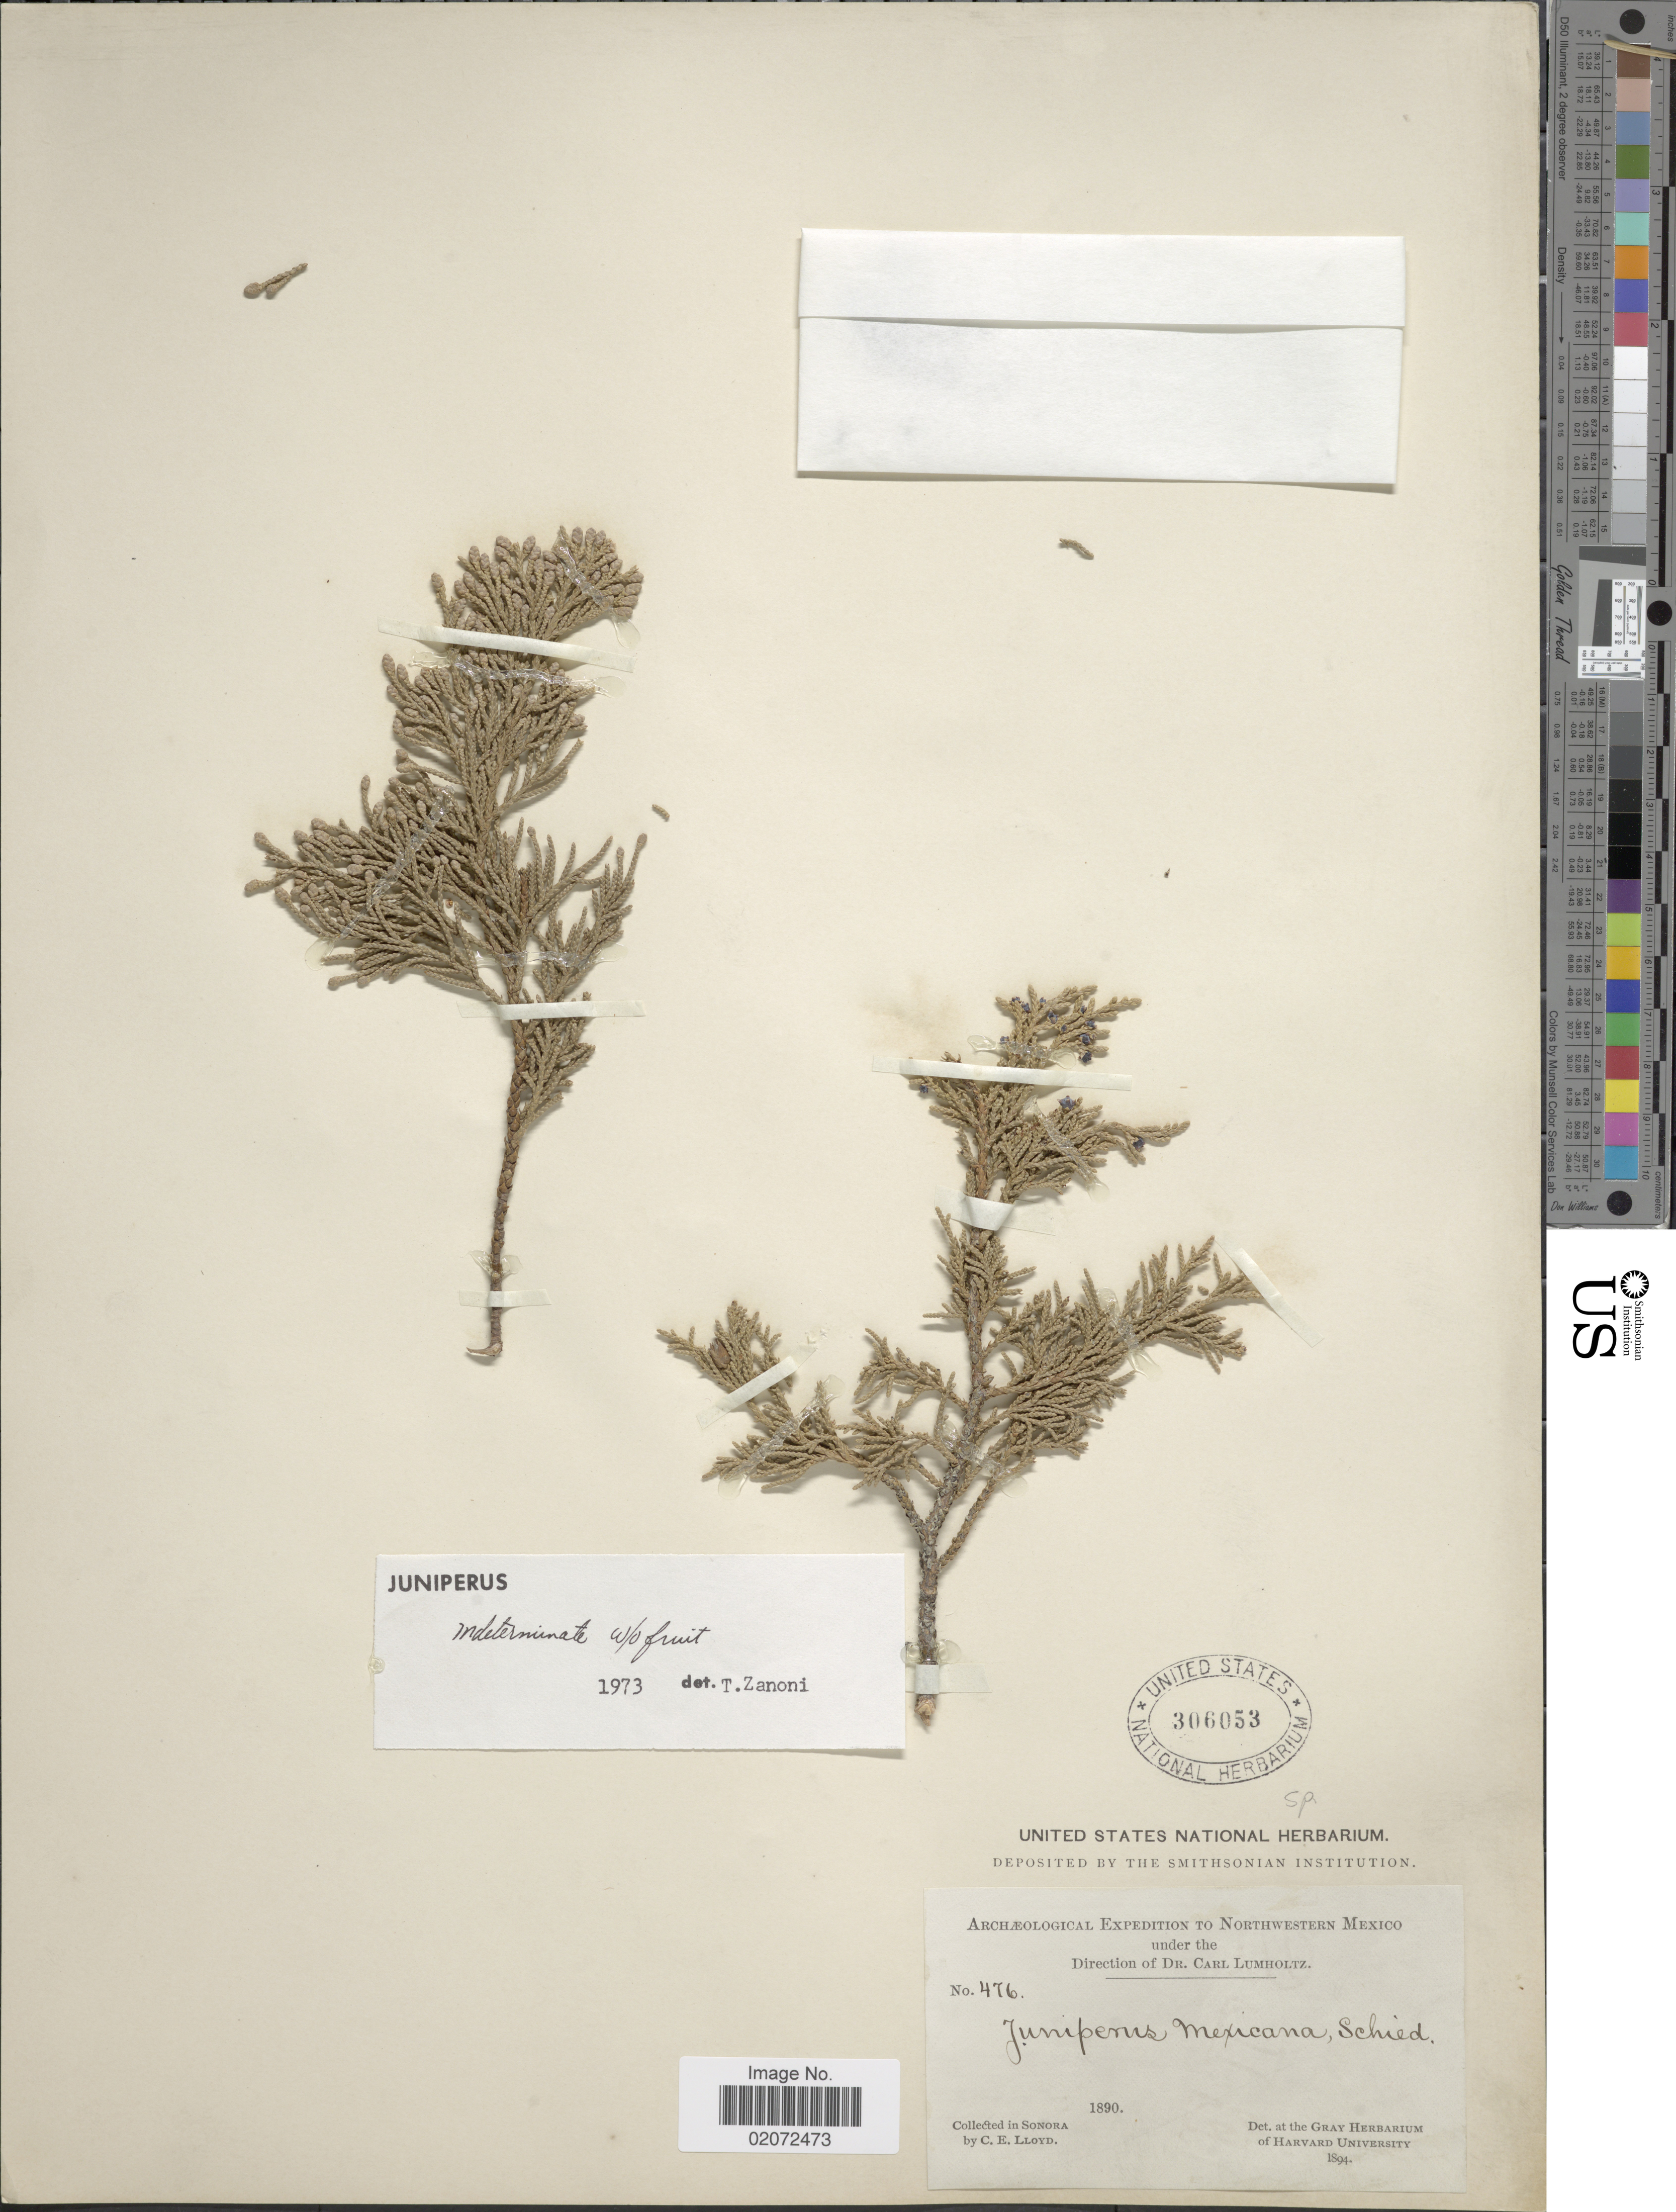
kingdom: Plantae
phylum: Tracheophyta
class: Pinopsida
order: Pinales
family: Cupressaceae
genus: Juniperus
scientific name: Juniperus sp.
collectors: Lloyd, C. E.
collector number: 476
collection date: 1890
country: Mexico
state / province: Sonora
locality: Northwestern Mexico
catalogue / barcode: US 306053